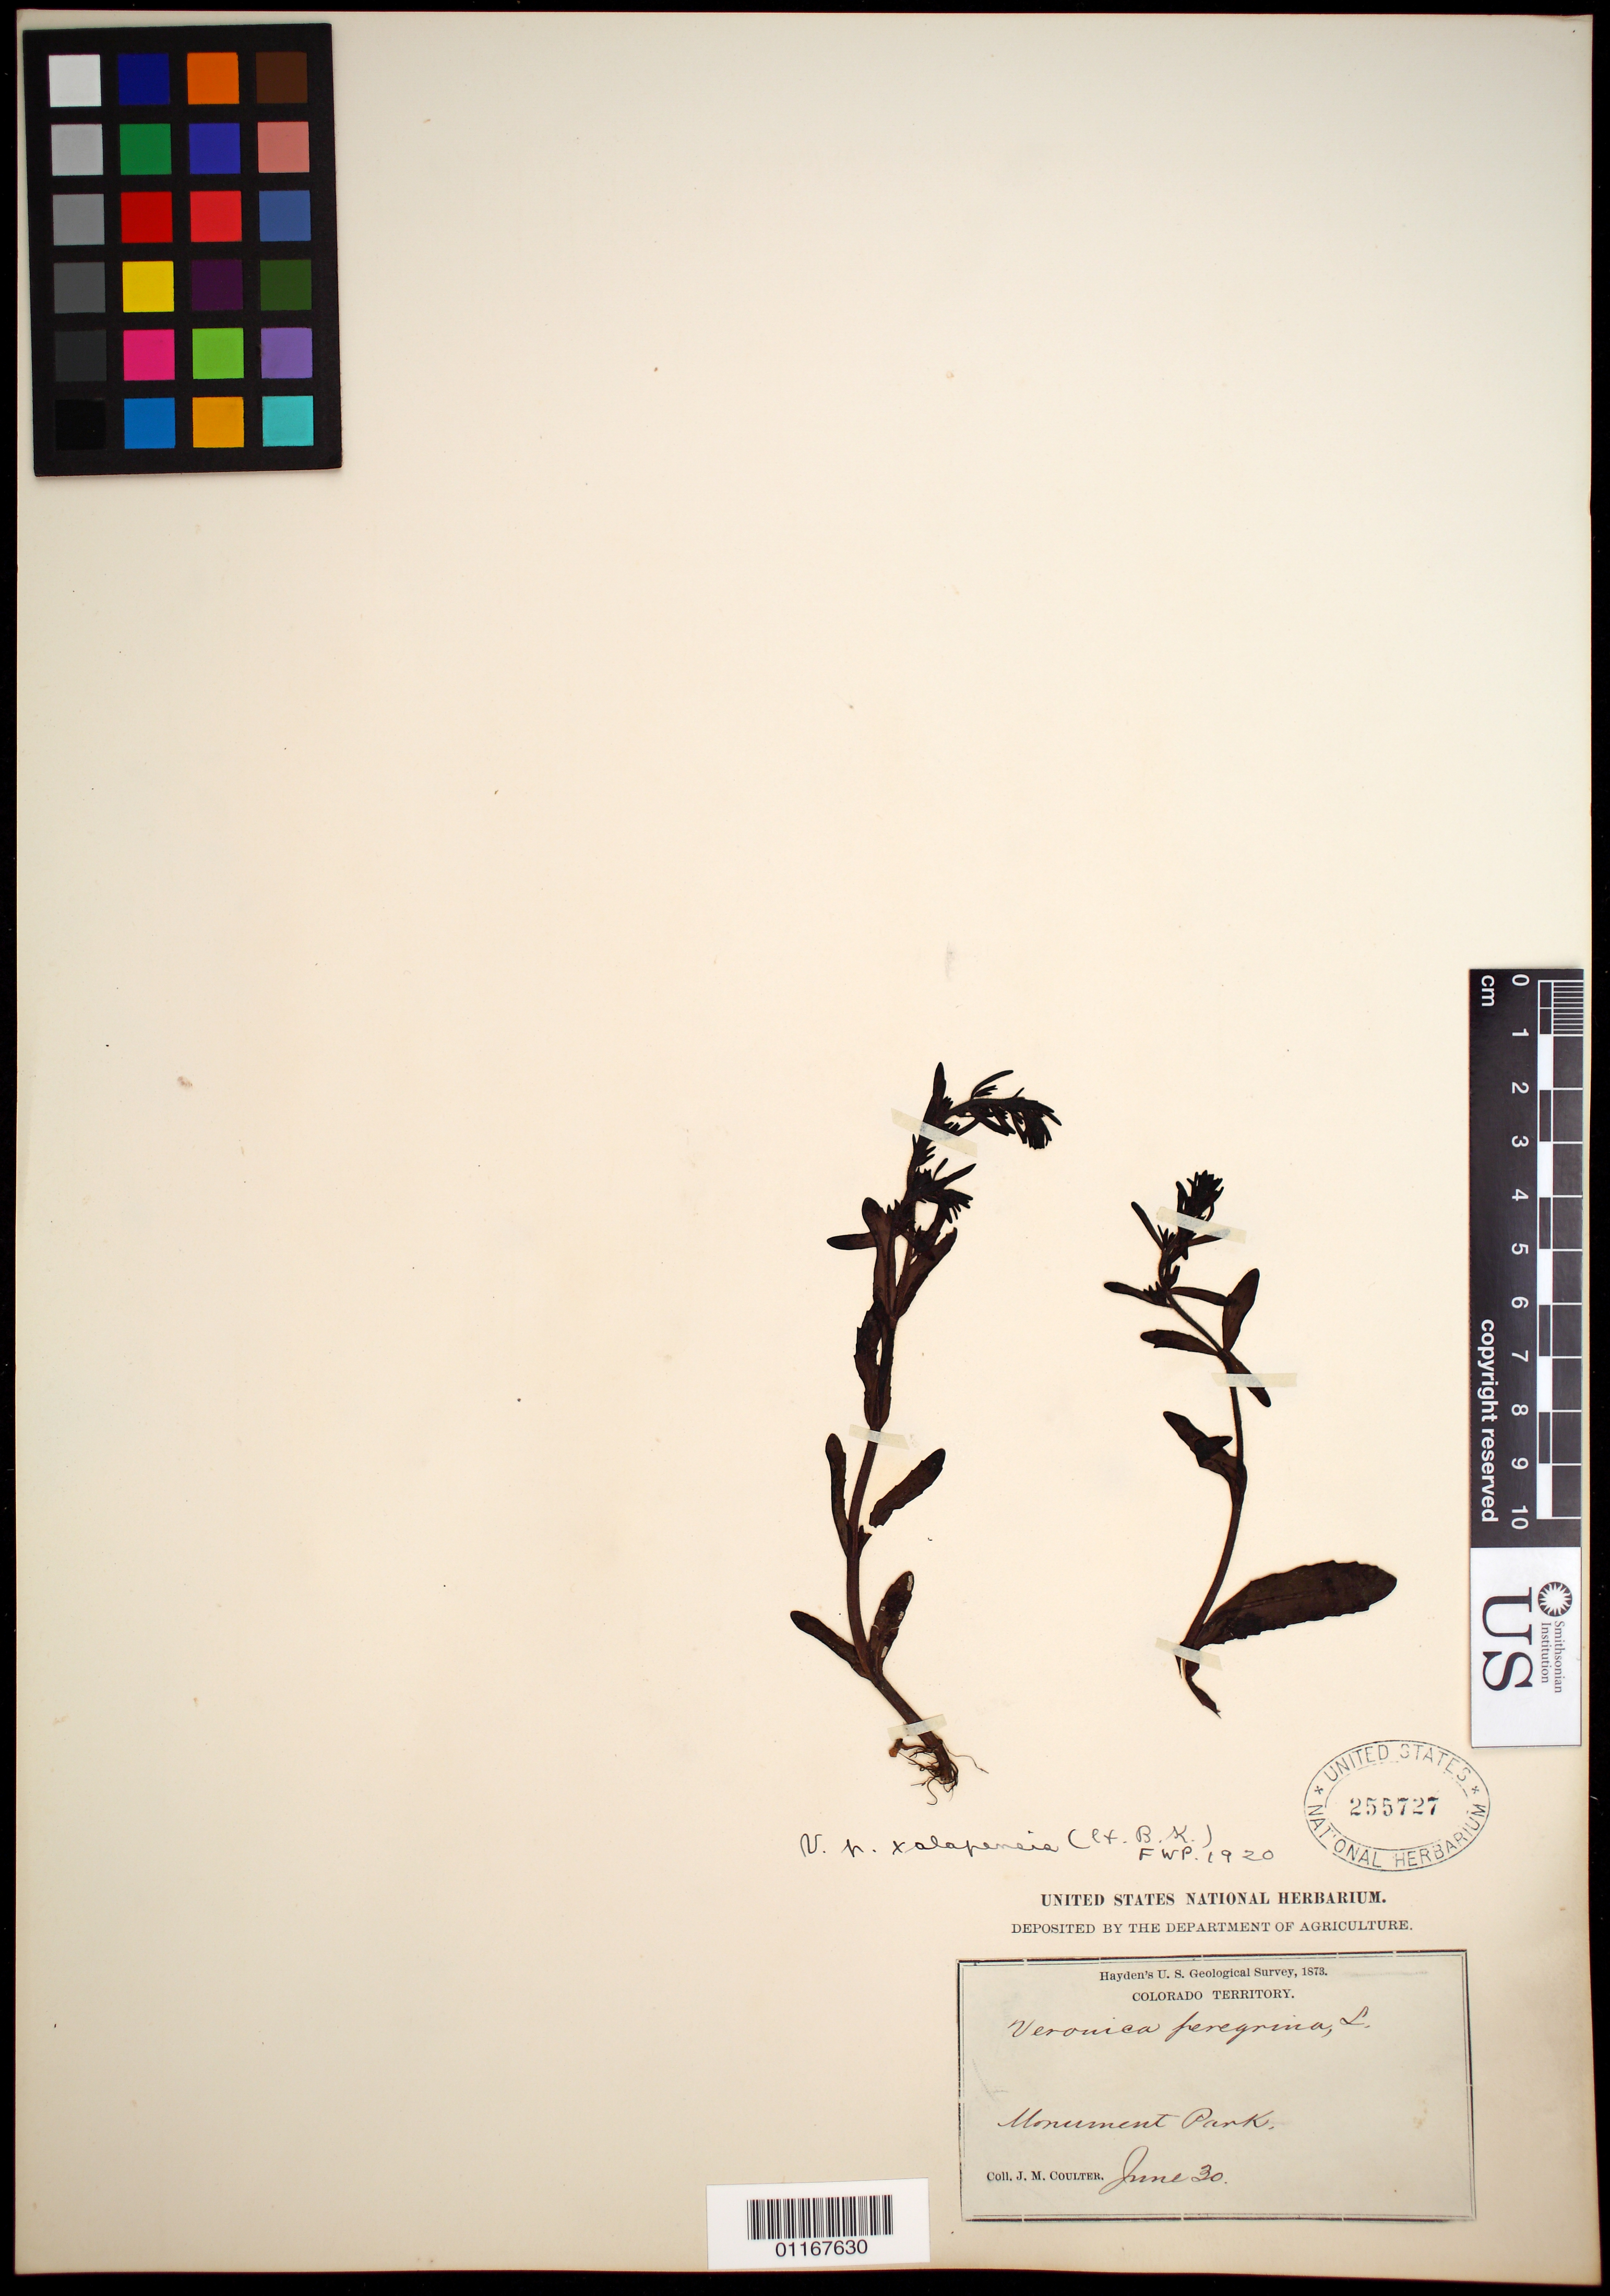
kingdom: Plantae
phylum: Tracheophyta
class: Magnoliopsida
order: Lamiales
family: Plantaginaceae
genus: Veronica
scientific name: Veronica peregrina var. xalapensis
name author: Kunth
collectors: J. M. Coulter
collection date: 1878-06-30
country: United States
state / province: Colorado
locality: Monument Park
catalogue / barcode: US 255727